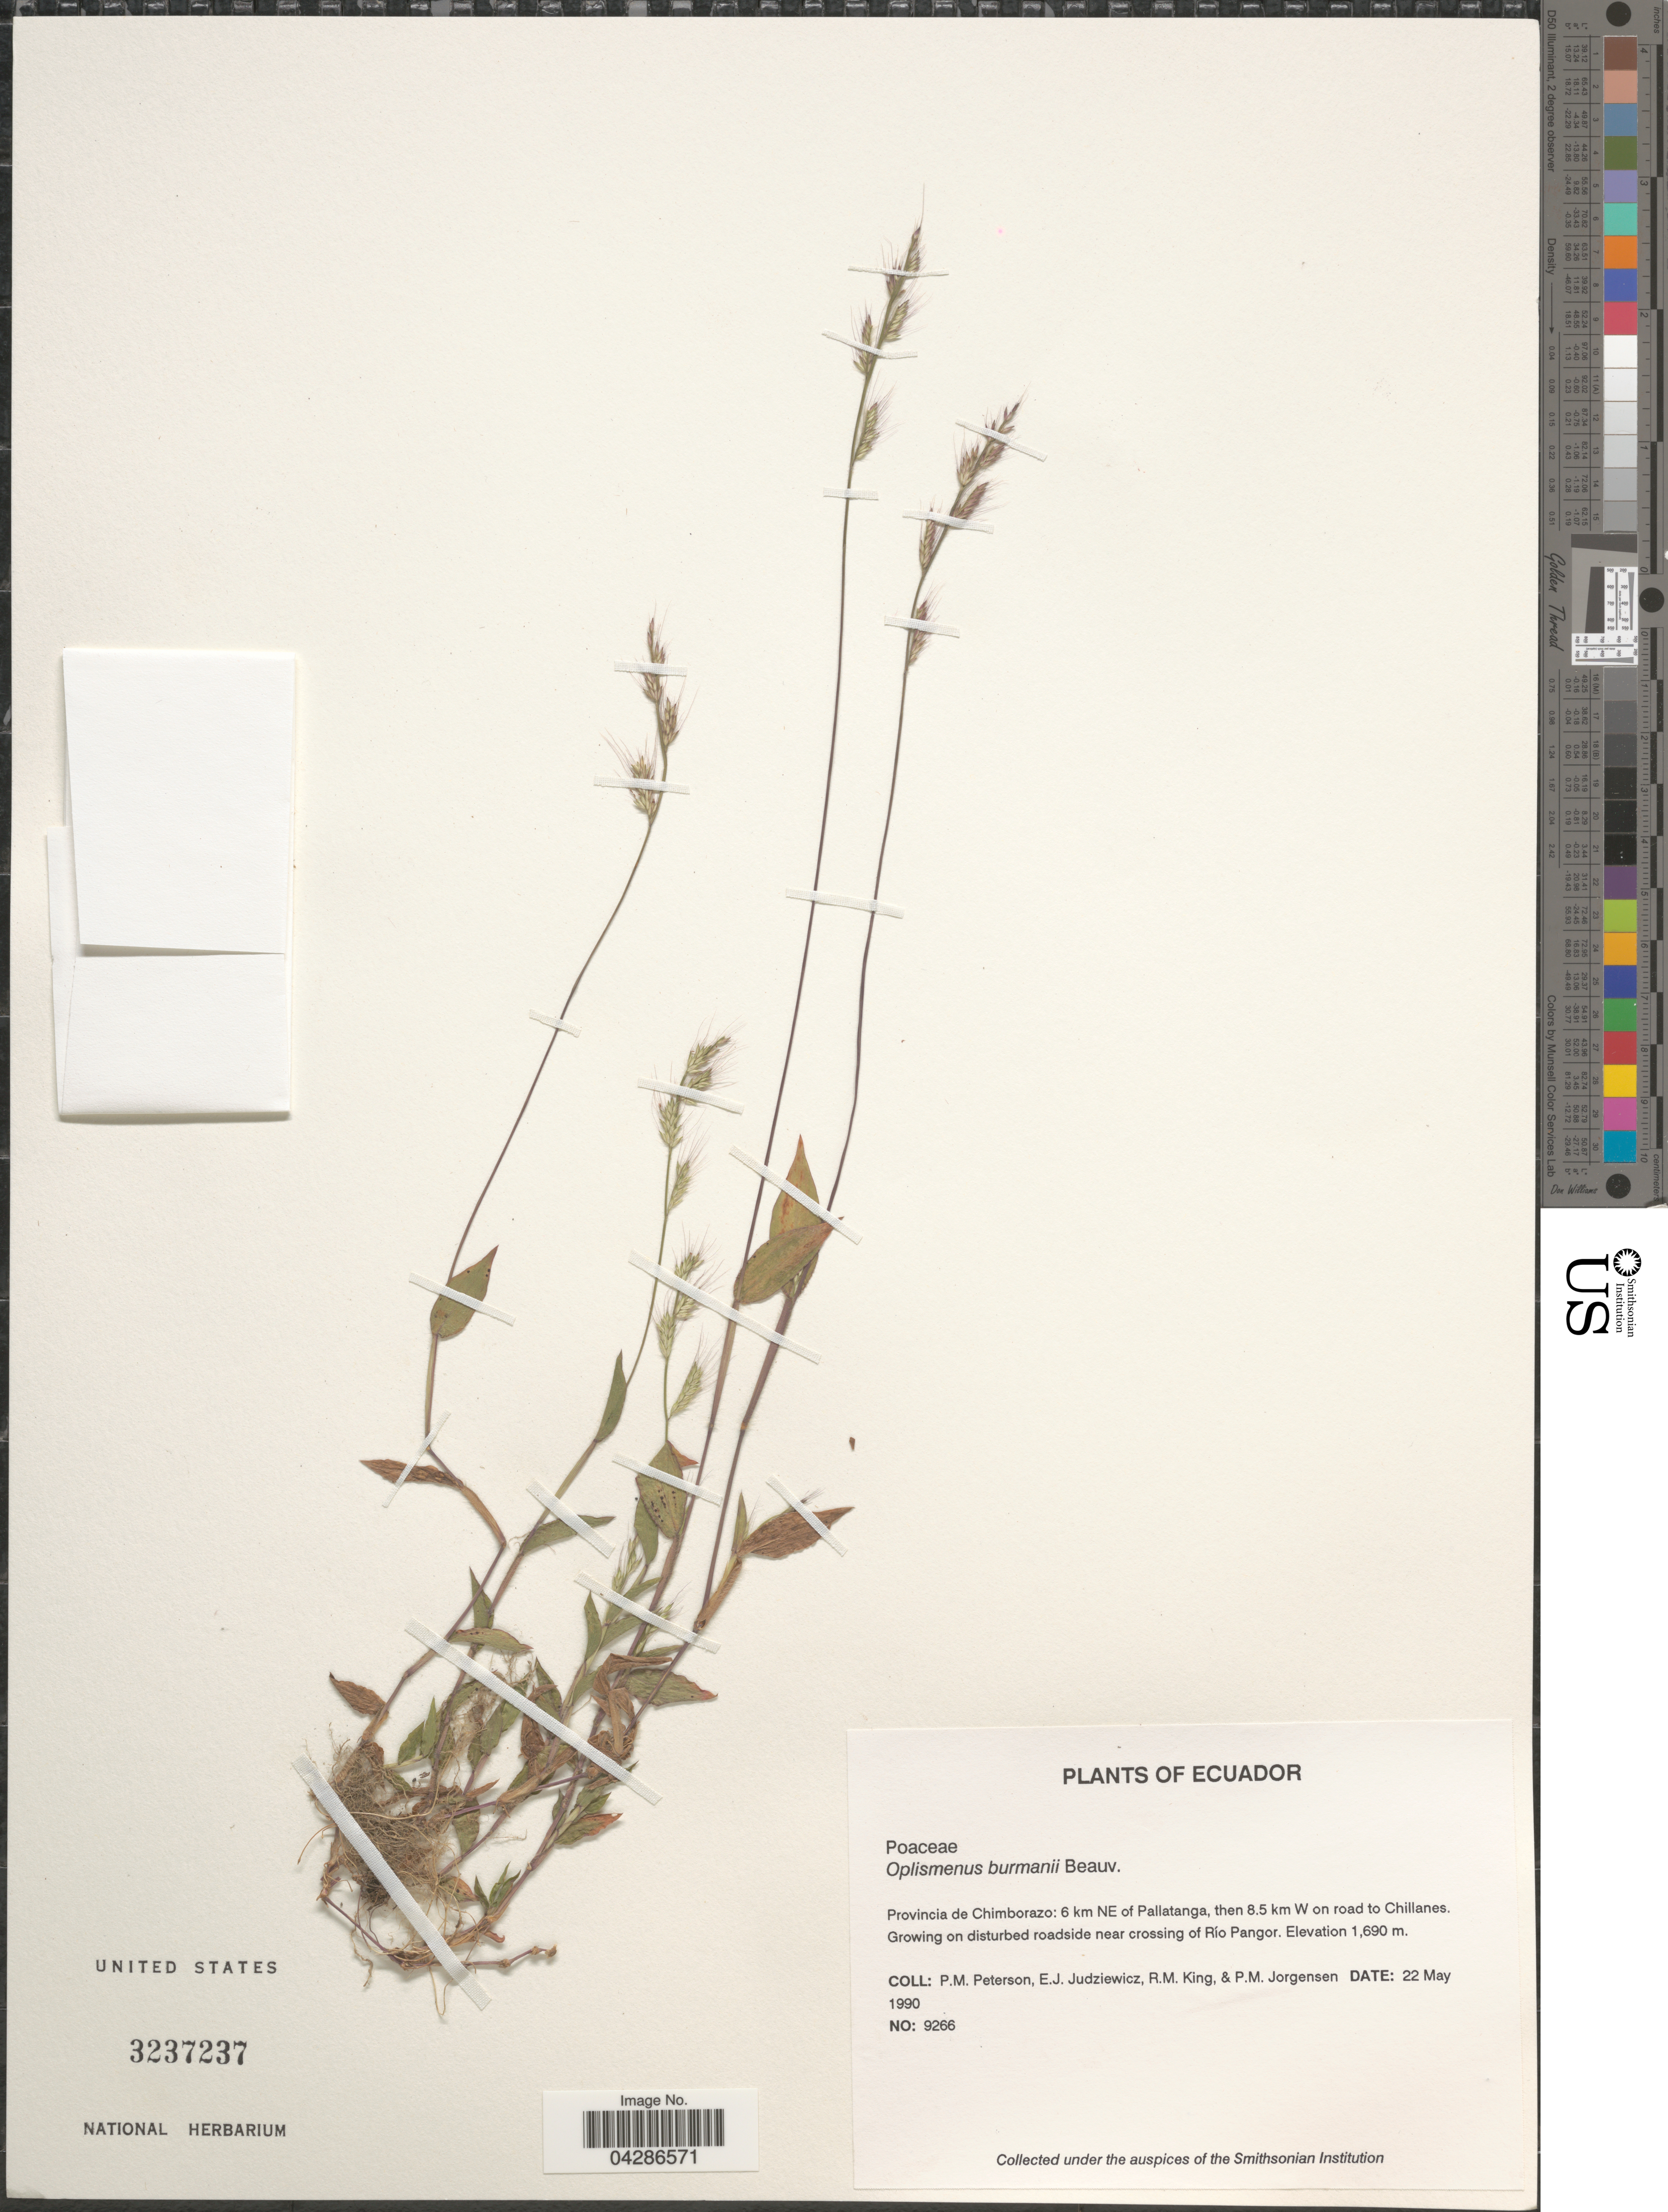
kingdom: Plantae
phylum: Tracheophyta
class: Liliopsida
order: Poales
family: Poaceae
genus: Oplismenus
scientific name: Oplismenus burmannii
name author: (Retz.) P. Beauv.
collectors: P. M. Peterson, E. J. Judziewicz, R. M. King & P. M. Jørgensen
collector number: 9266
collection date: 1990-05-22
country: Ecuador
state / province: Chimborazo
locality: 6 km NE of Pallatanga, then 8.5 km W on road to Chillanes. Growing on disturbed roadside near crossing of Río Pangor.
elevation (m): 1690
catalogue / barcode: US 3237237